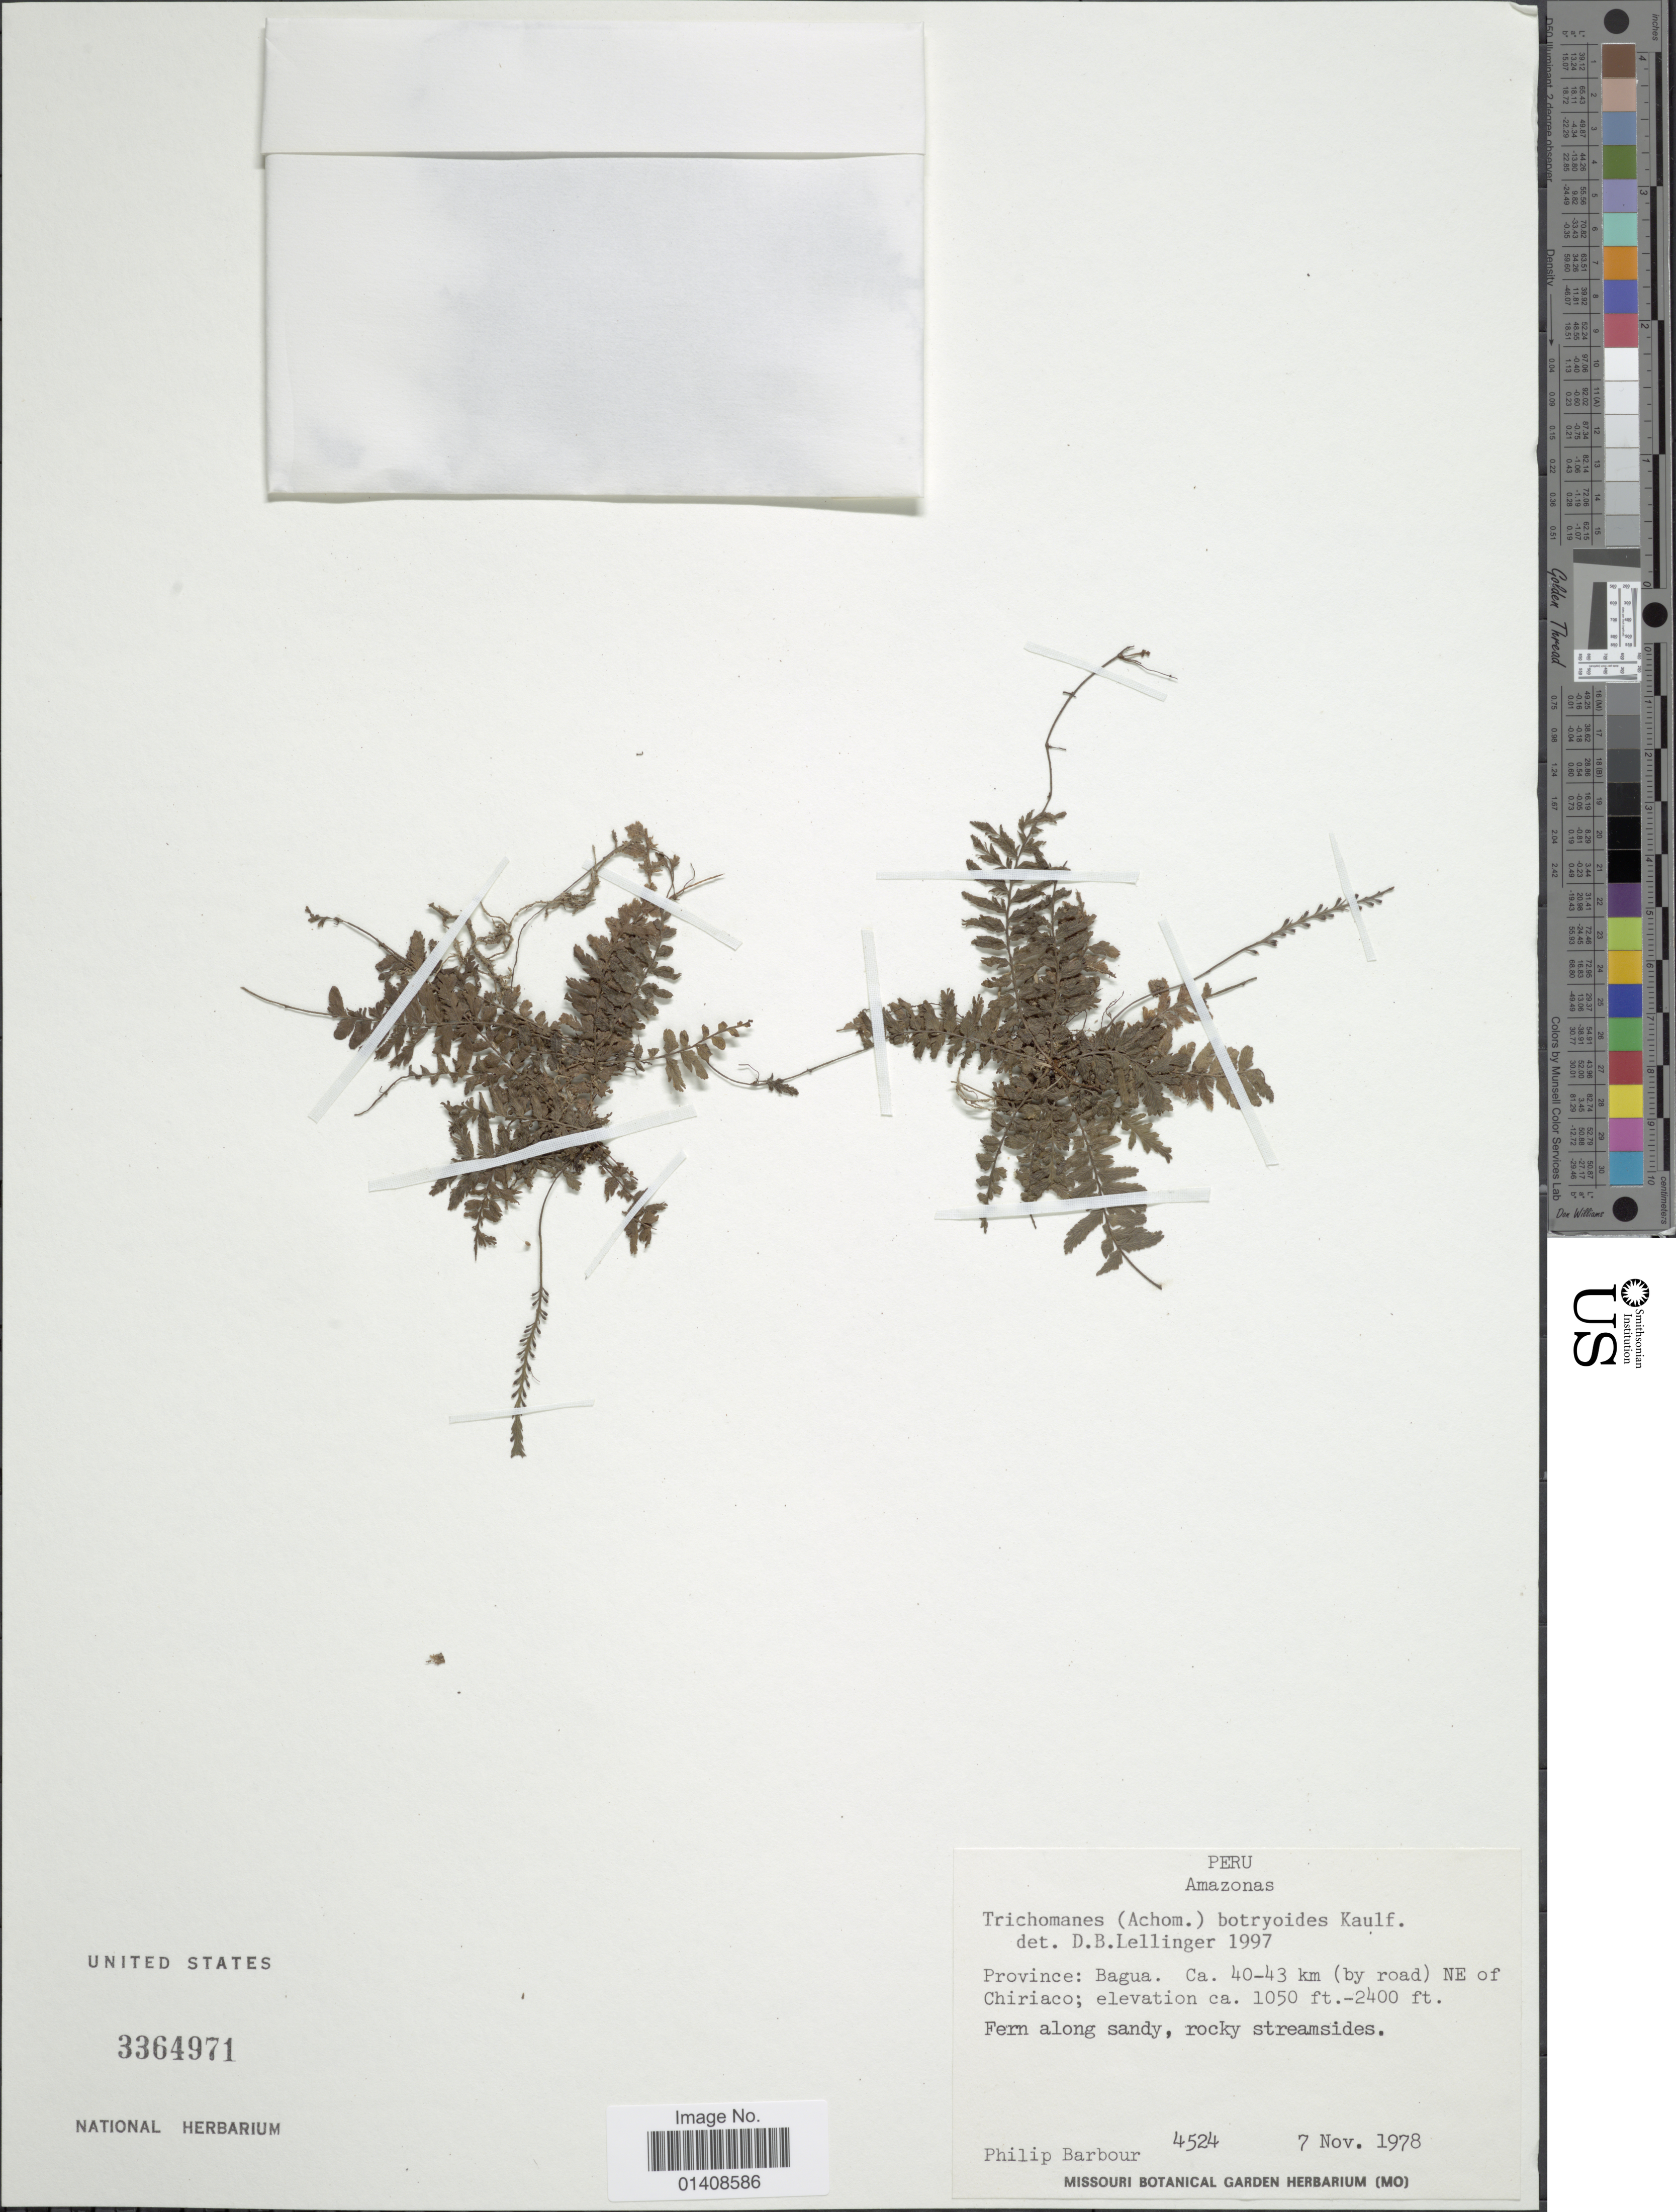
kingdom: Plantae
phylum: Tracheophyta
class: Polypodiopsida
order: Hymenophyllales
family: Hymenophyllaceae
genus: Trichomanes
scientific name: Trichomanes botryoides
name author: Kaulf.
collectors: P. Barbour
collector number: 4524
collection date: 1978-11-07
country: Peru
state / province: Amazonas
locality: Bagua, ca. 40-43 km (by road) NE of Chiriaco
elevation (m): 320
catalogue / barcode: US 3364971